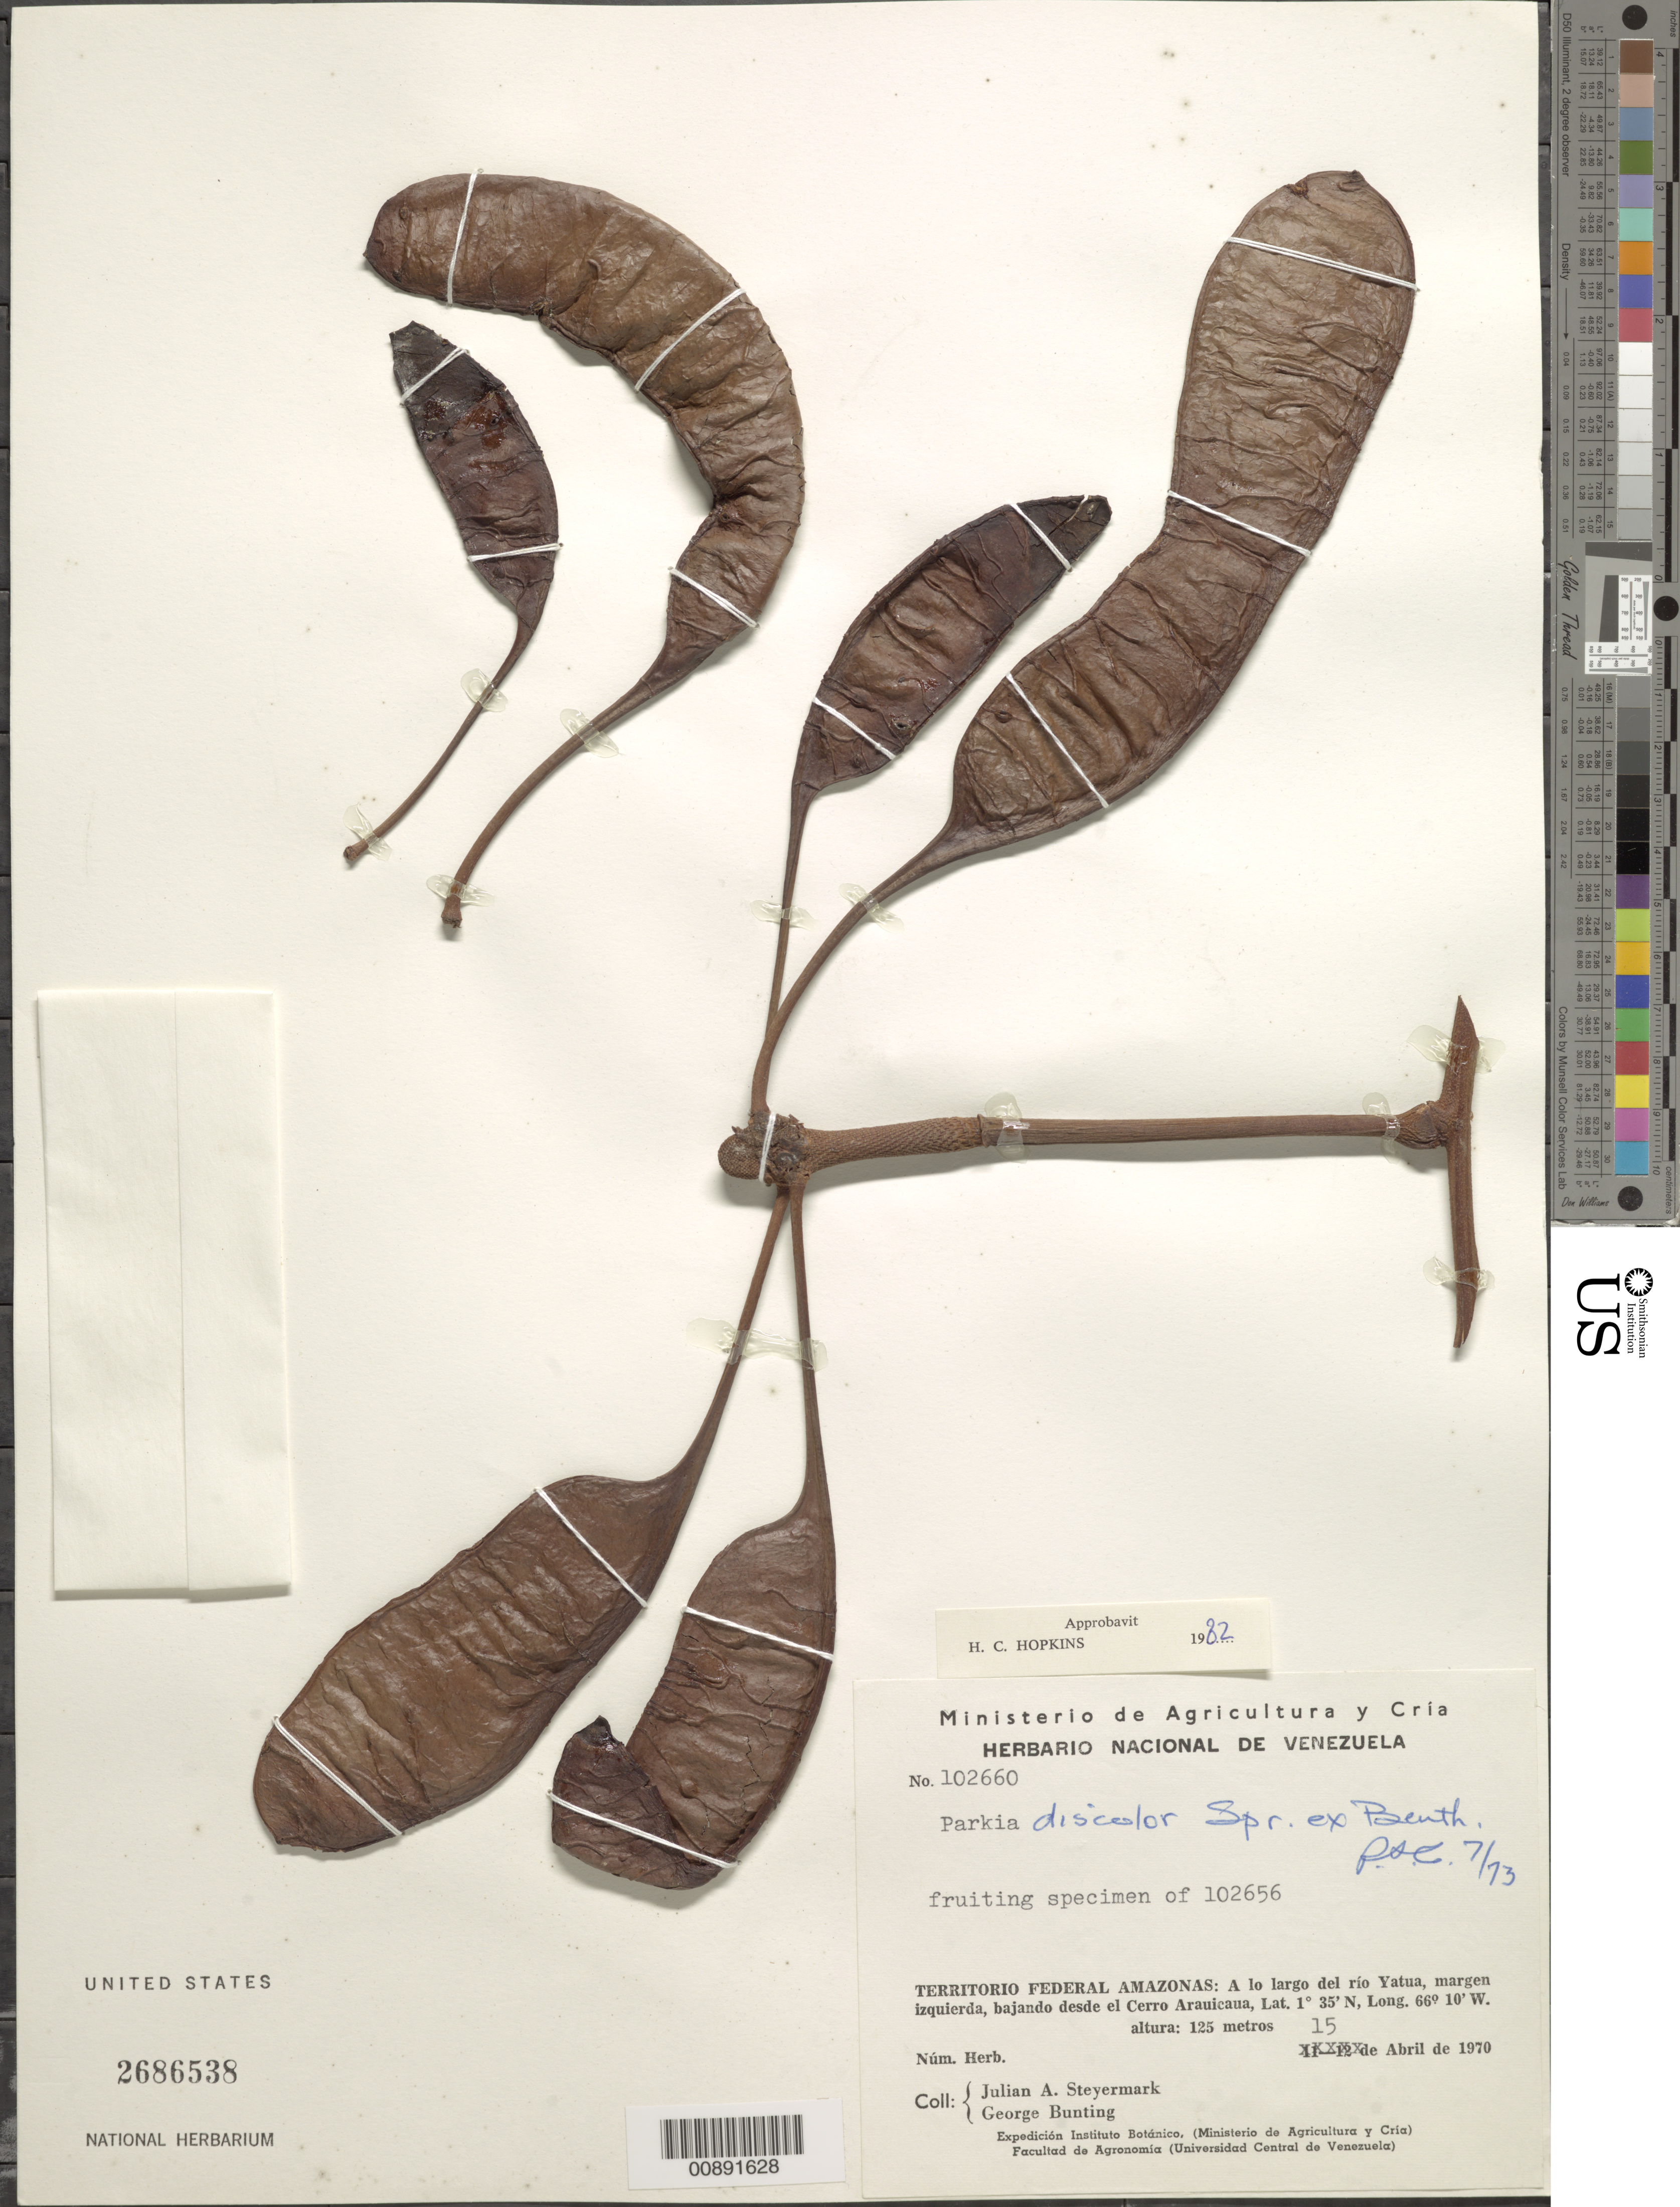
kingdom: Plantae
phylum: Tracheophyta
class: Magnoliopsida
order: Fabales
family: Fabaceae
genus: Parkia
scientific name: Parkia discolor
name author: Spruce ex Benth.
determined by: Hopkins, H. C.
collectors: J. Steyermark & G. S. Bunting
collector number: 102660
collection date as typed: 15-Apr-70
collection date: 1970-04-15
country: Venezuela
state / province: Amazonas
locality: Rio Yatua, margen izquierda, bajando desde el Cerro Arauicaua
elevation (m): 125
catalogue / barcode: US 2686538